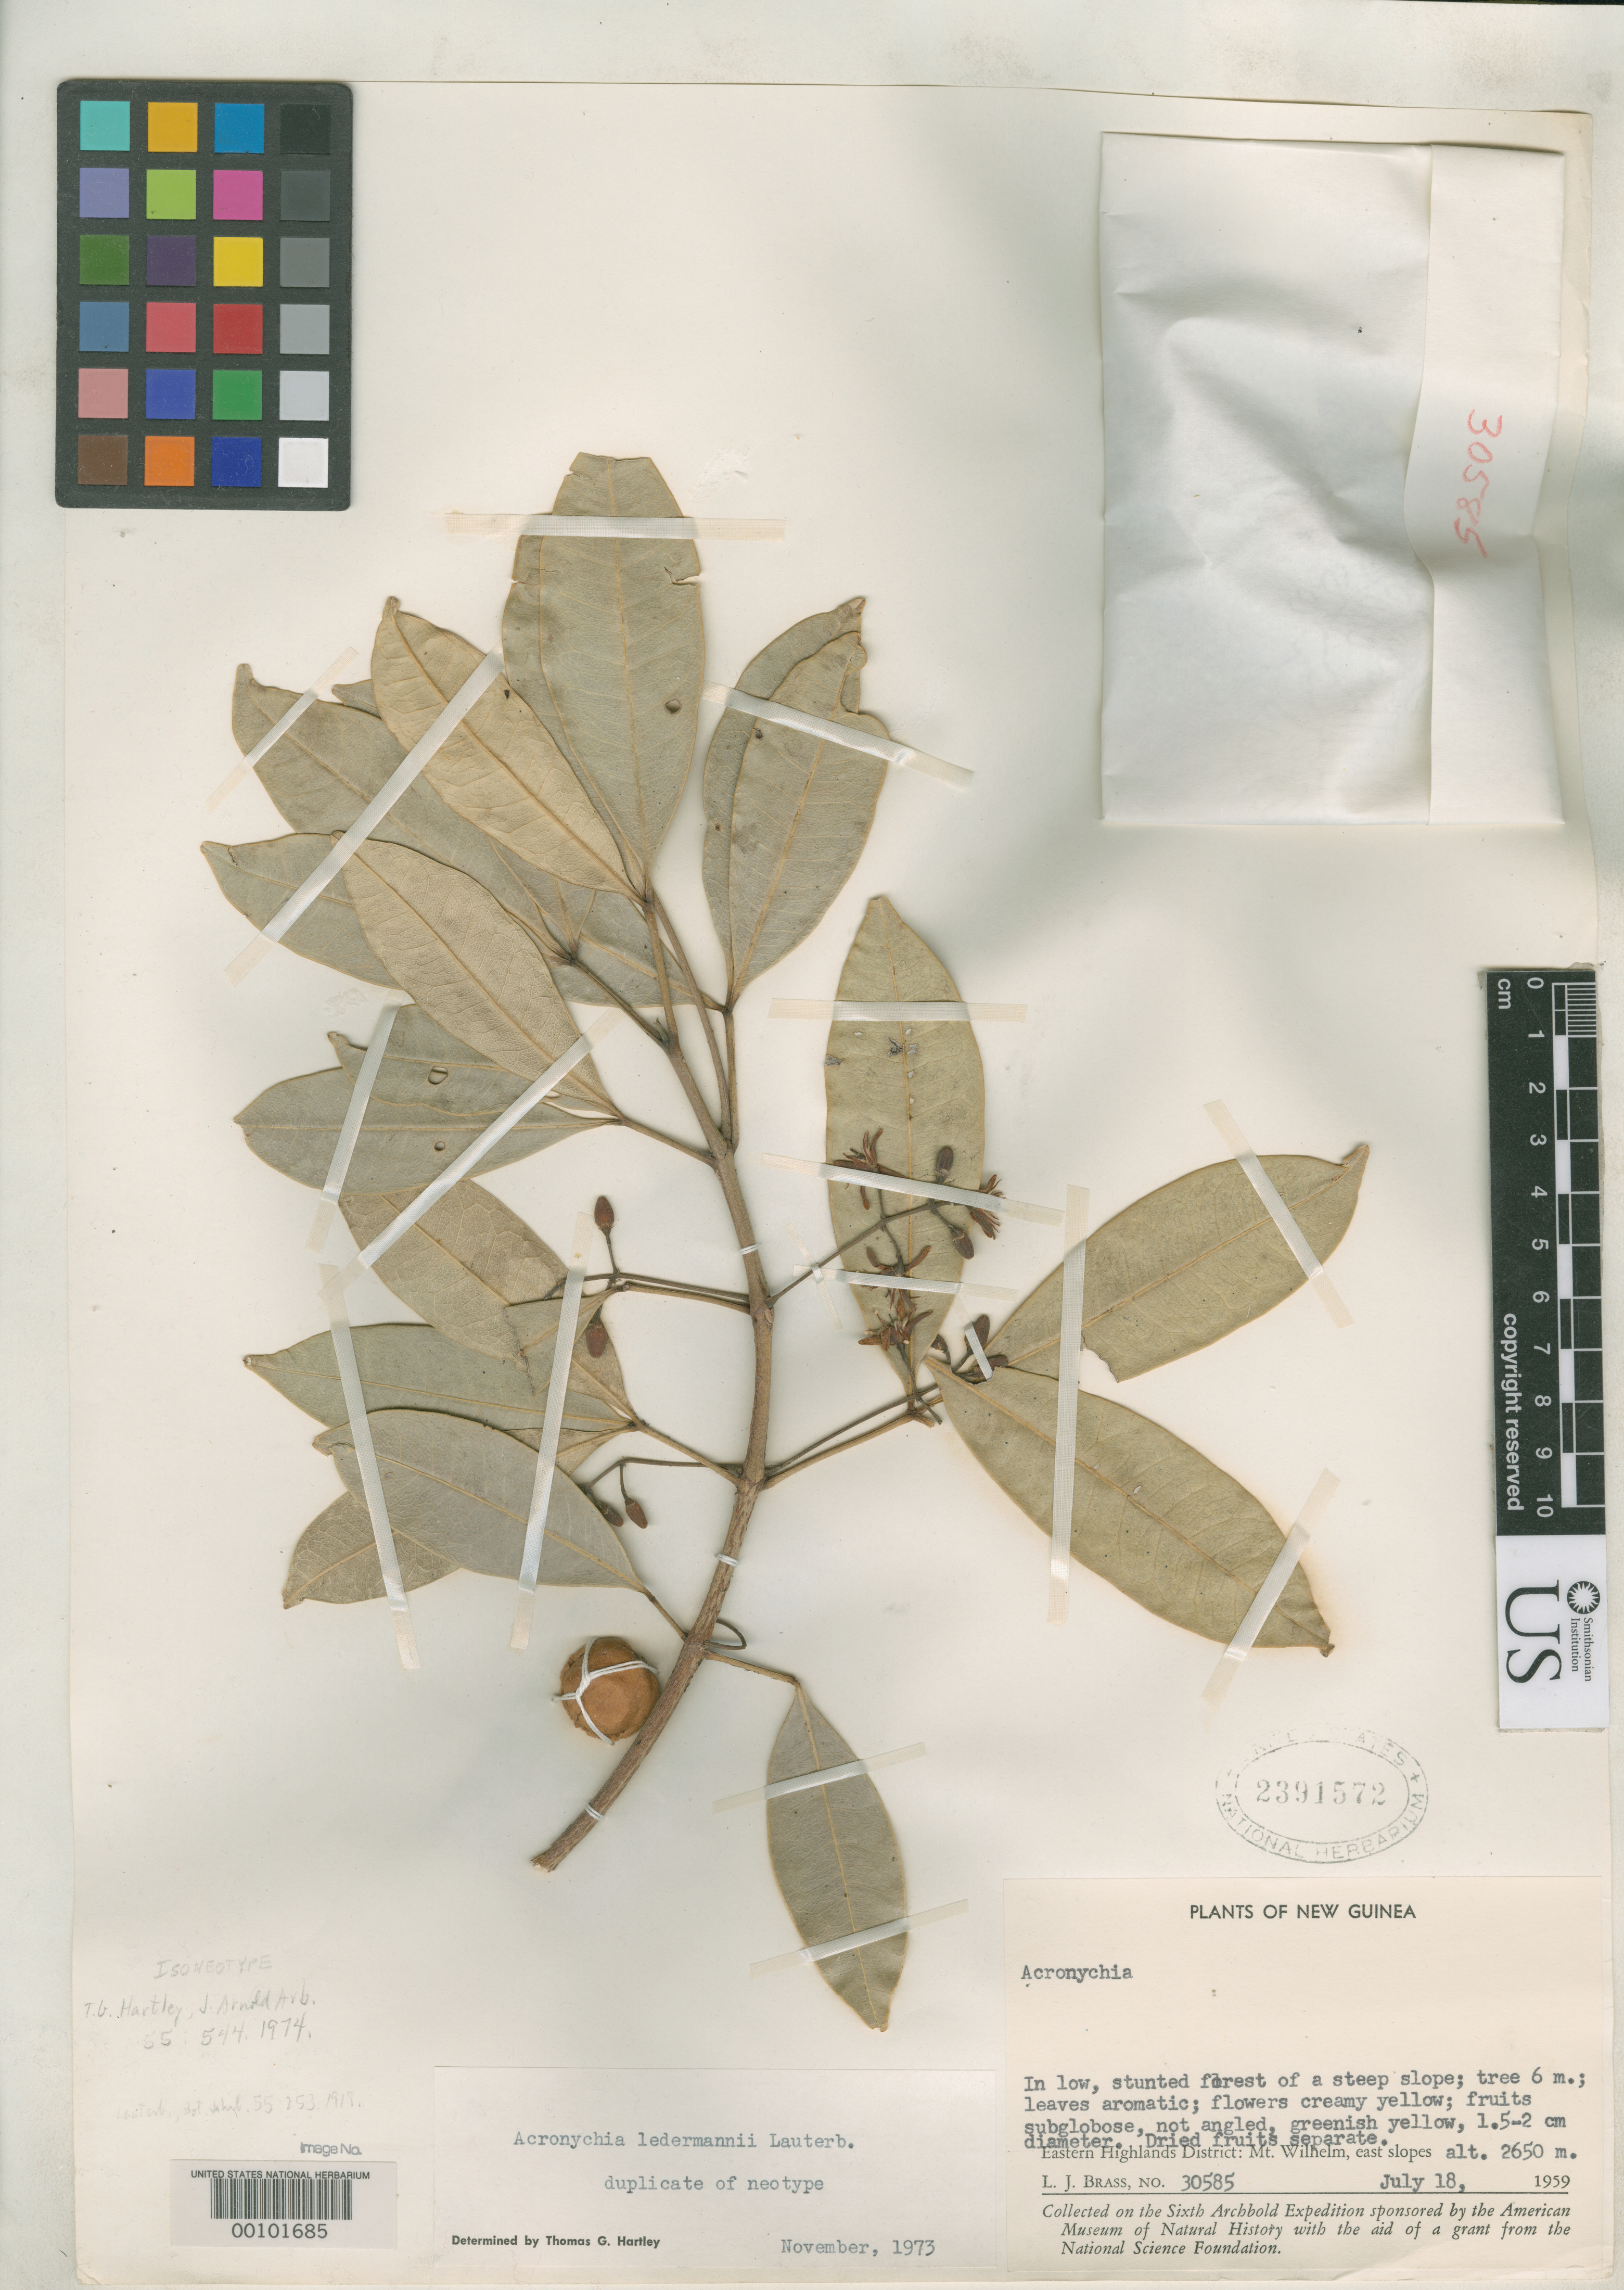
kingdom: Plantae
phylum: Tracheophyta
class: Magnoliopsida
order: Sapindales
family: Rutaceae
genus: Acronychia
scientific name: Acronychia ledermanii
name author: Lauterb.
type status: Isoneotype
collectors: L. J. Brass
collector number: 305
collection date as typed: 18 Jul 1959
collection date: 1959-07-18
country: Papua New Guinea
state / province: Eastern Highlands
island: New Guinea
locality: Mt. Wilhelm.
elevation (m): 2650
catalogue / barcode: US 2391572